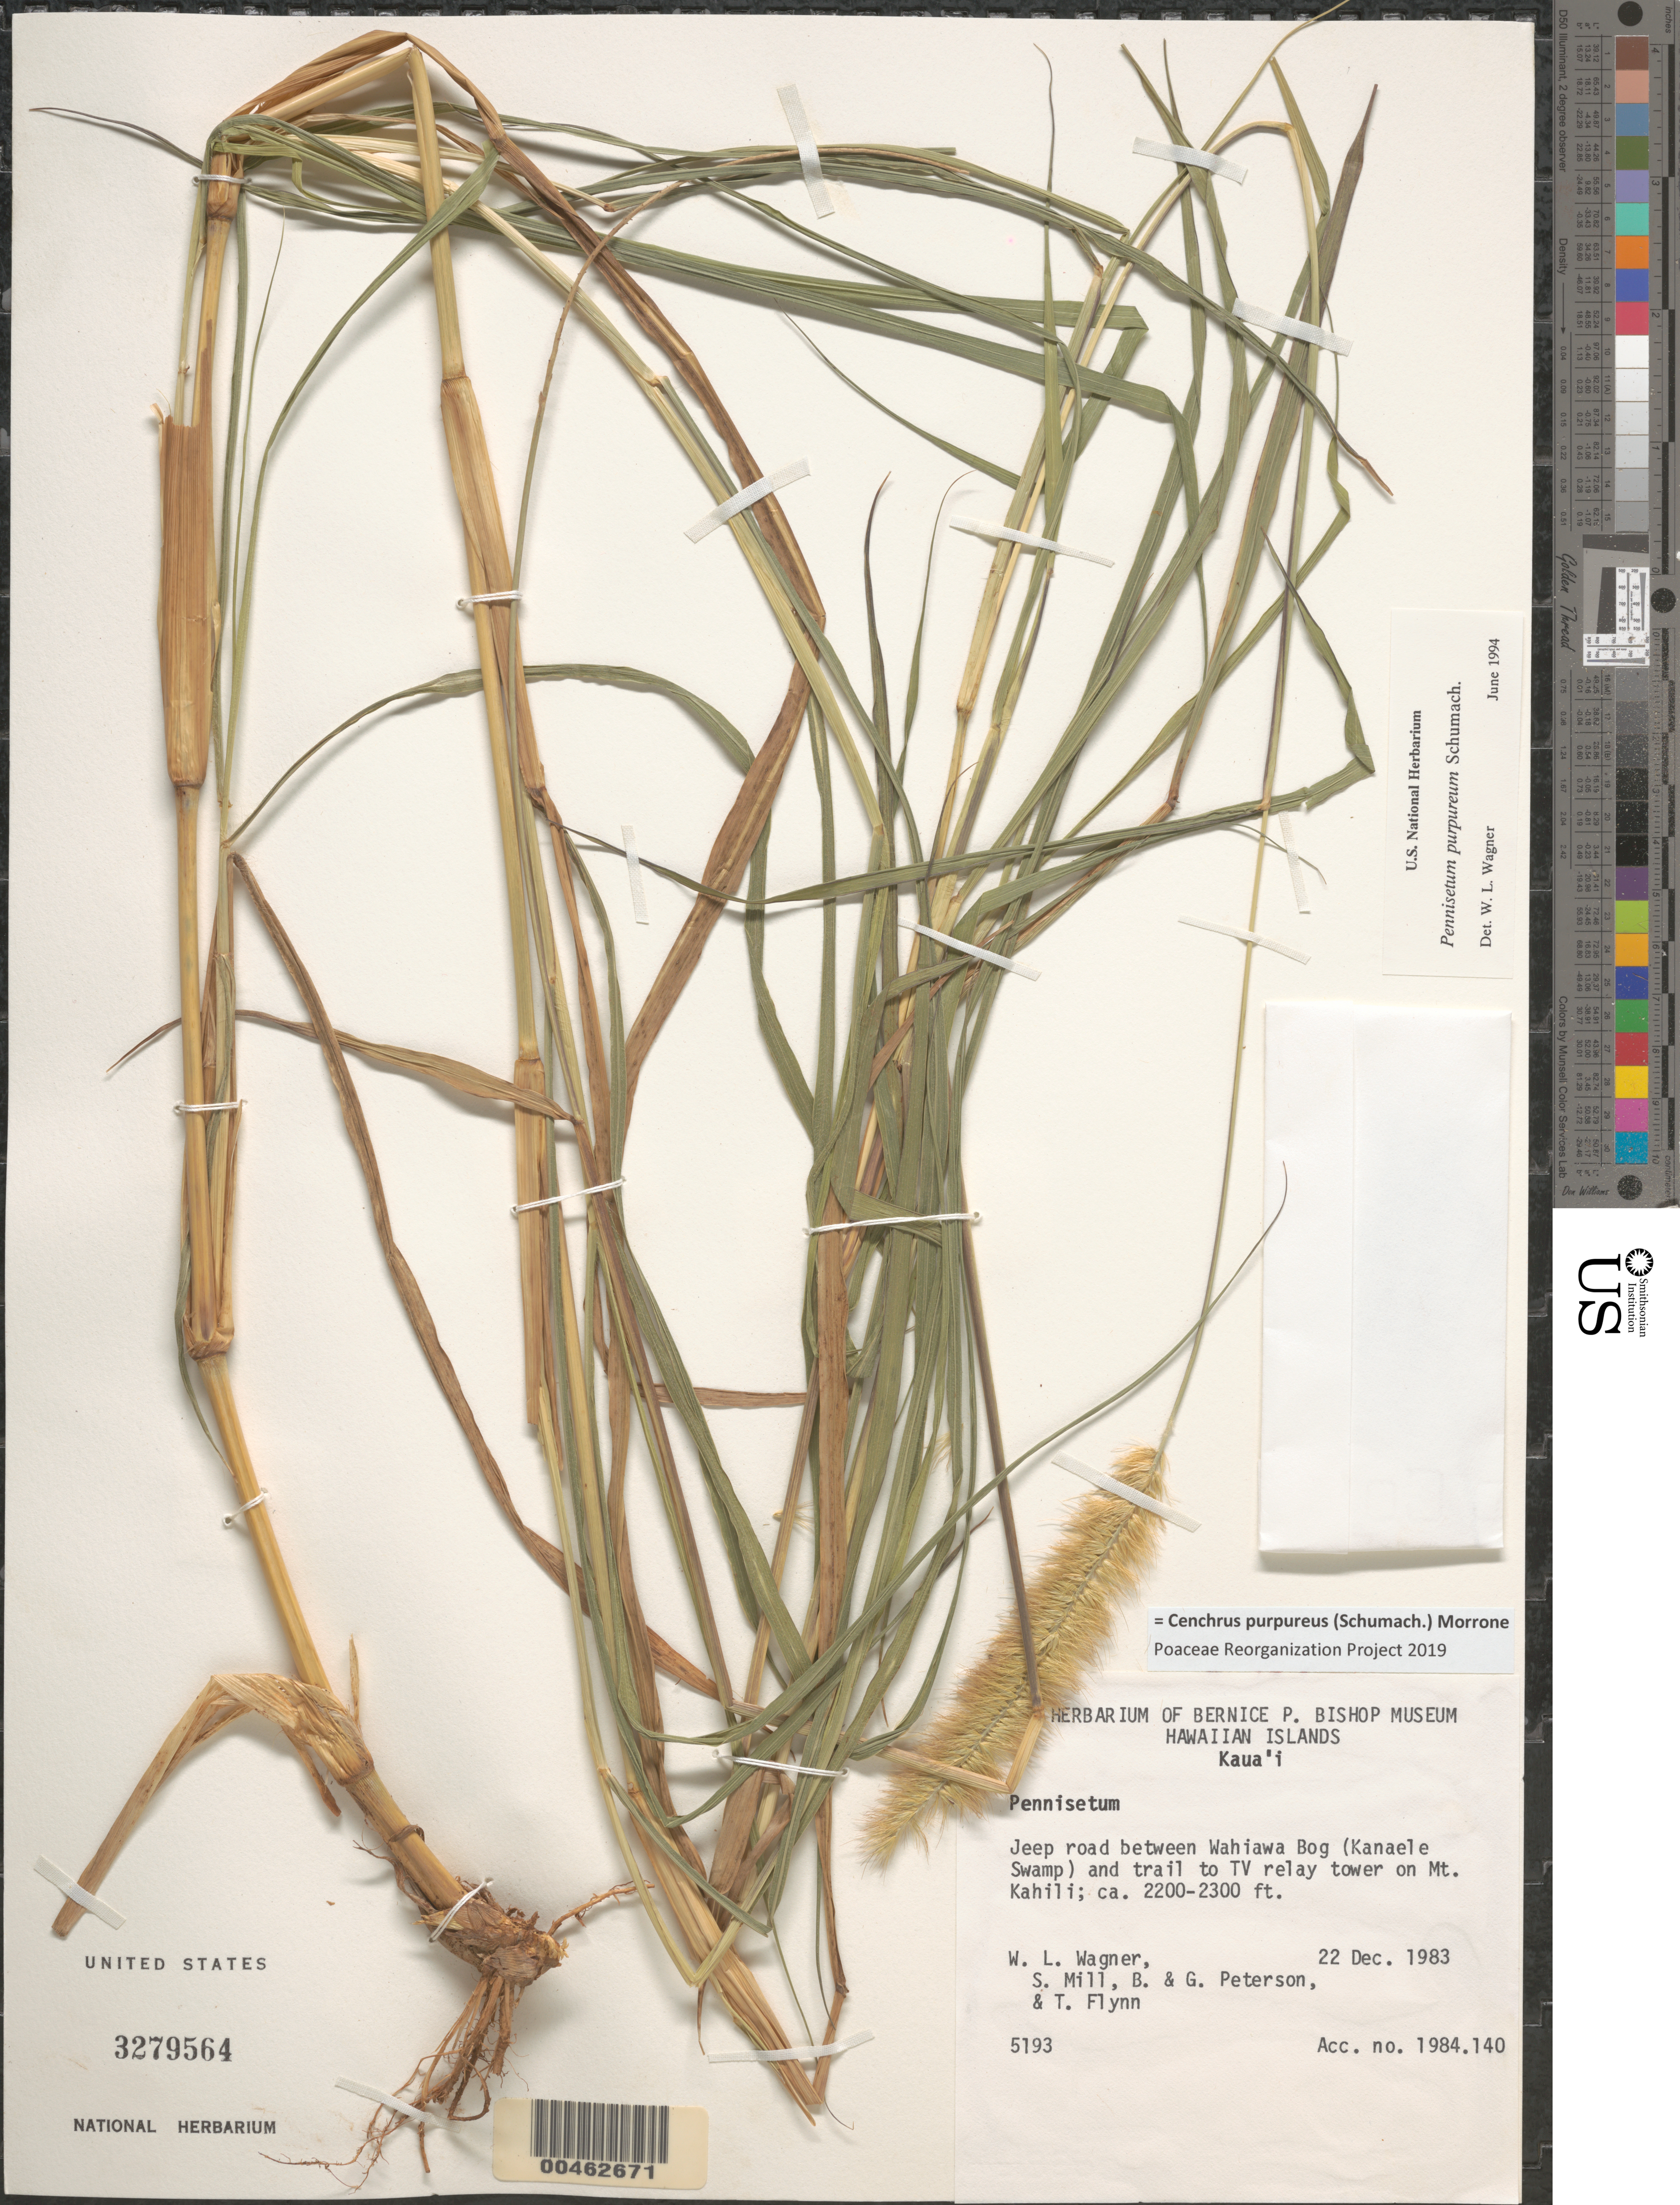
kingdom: Plantae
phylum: Tracheophyta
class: Liliopsida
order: Poales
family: Poaceae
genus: Cenchrus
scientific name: Cenchrus purpureus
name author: (Schumach.) Morrone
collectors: W. L. Wagner, S. W. Miller, B. Peterson, G. Peterson & T. W. Flynn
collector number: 5193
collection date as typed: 22 Dec 1983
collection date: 1983-12-22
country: United States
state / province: Hawaii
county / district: Kauai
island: Kaua'i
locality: Jeep road between Wahiawa Bog (Kanaele Swamp) and trail to TV relay tower on Mt. Kahili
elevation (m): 671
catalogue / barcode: US 3279564